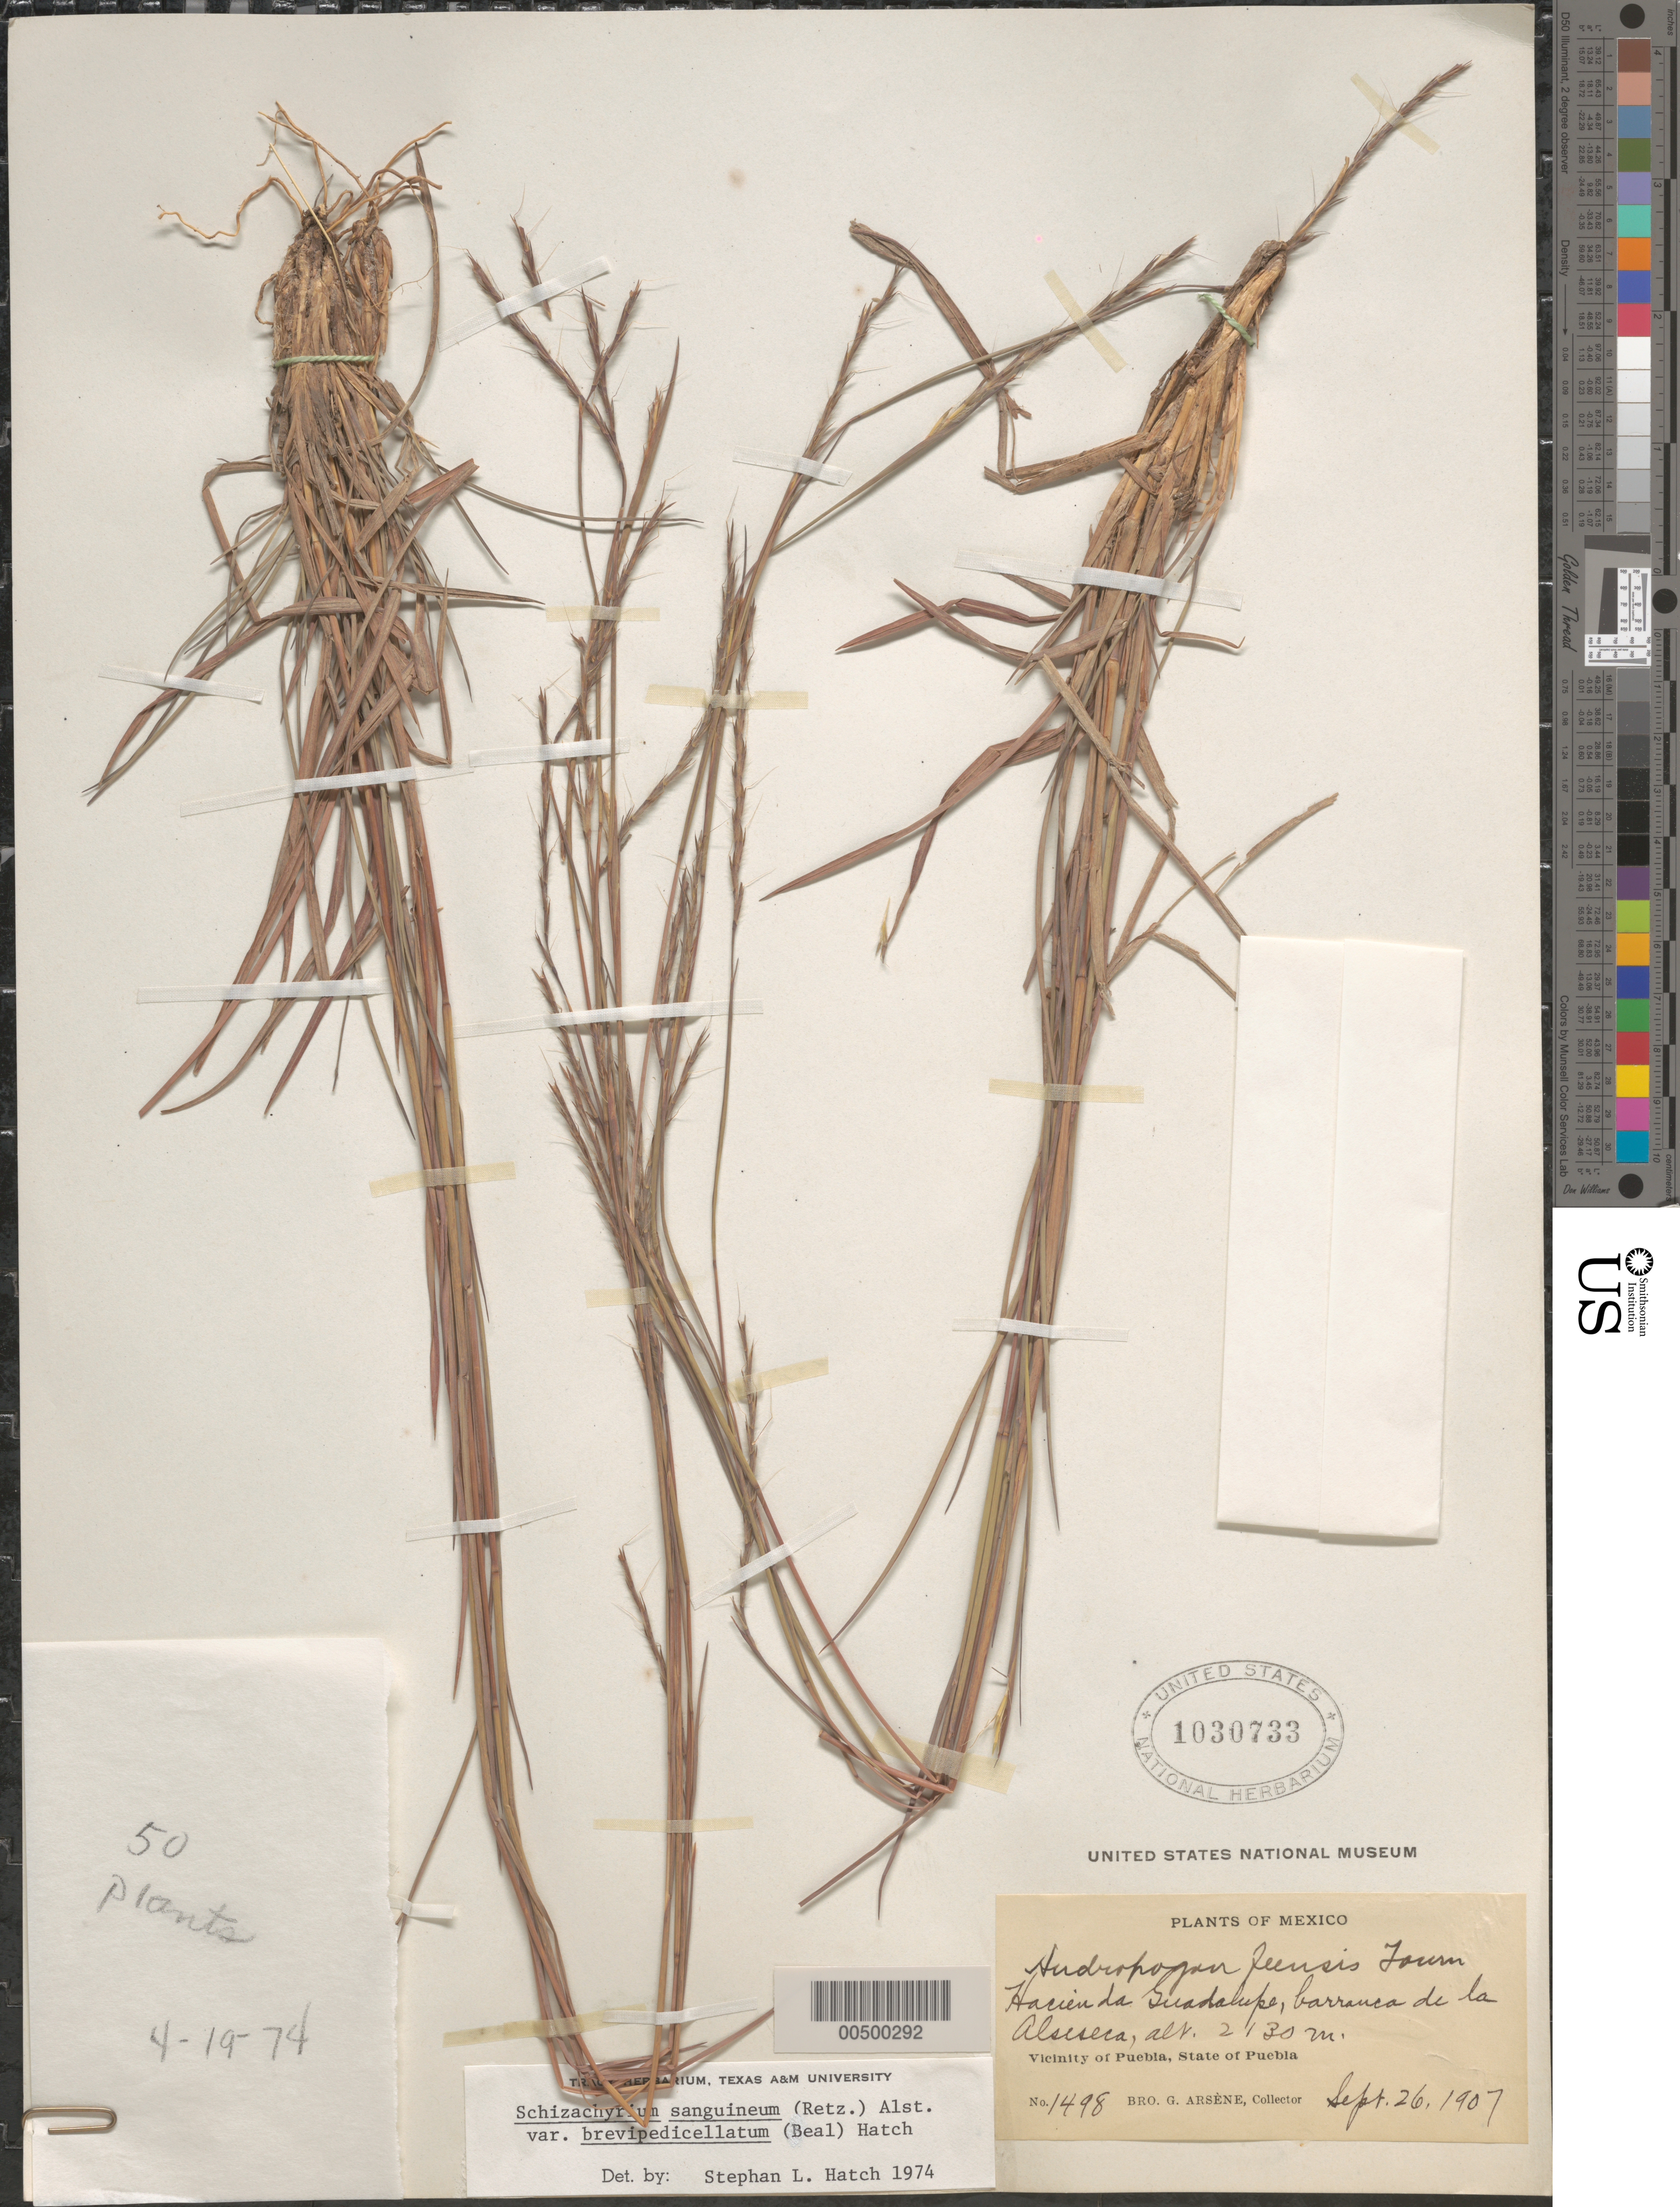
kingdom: Plantae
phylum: Tracheophyta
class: Liliopsida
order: Poales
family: Poaceae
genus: Schizachyrium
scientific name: Schizachyrium sanguineum var. brevipedicellatum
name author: (W.J. Beal) S.L. Hatch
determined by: Hatch, S. L.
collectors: Bro. G. Arsène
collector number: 1498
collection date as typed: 26 Sep 1907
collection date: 1907-09-26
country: Mexico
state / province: Puebla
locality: Vicinity of Puebla, Hacienda Guadalupe, barranca de la Alseseca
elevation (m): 2130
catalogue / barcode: US 1030733